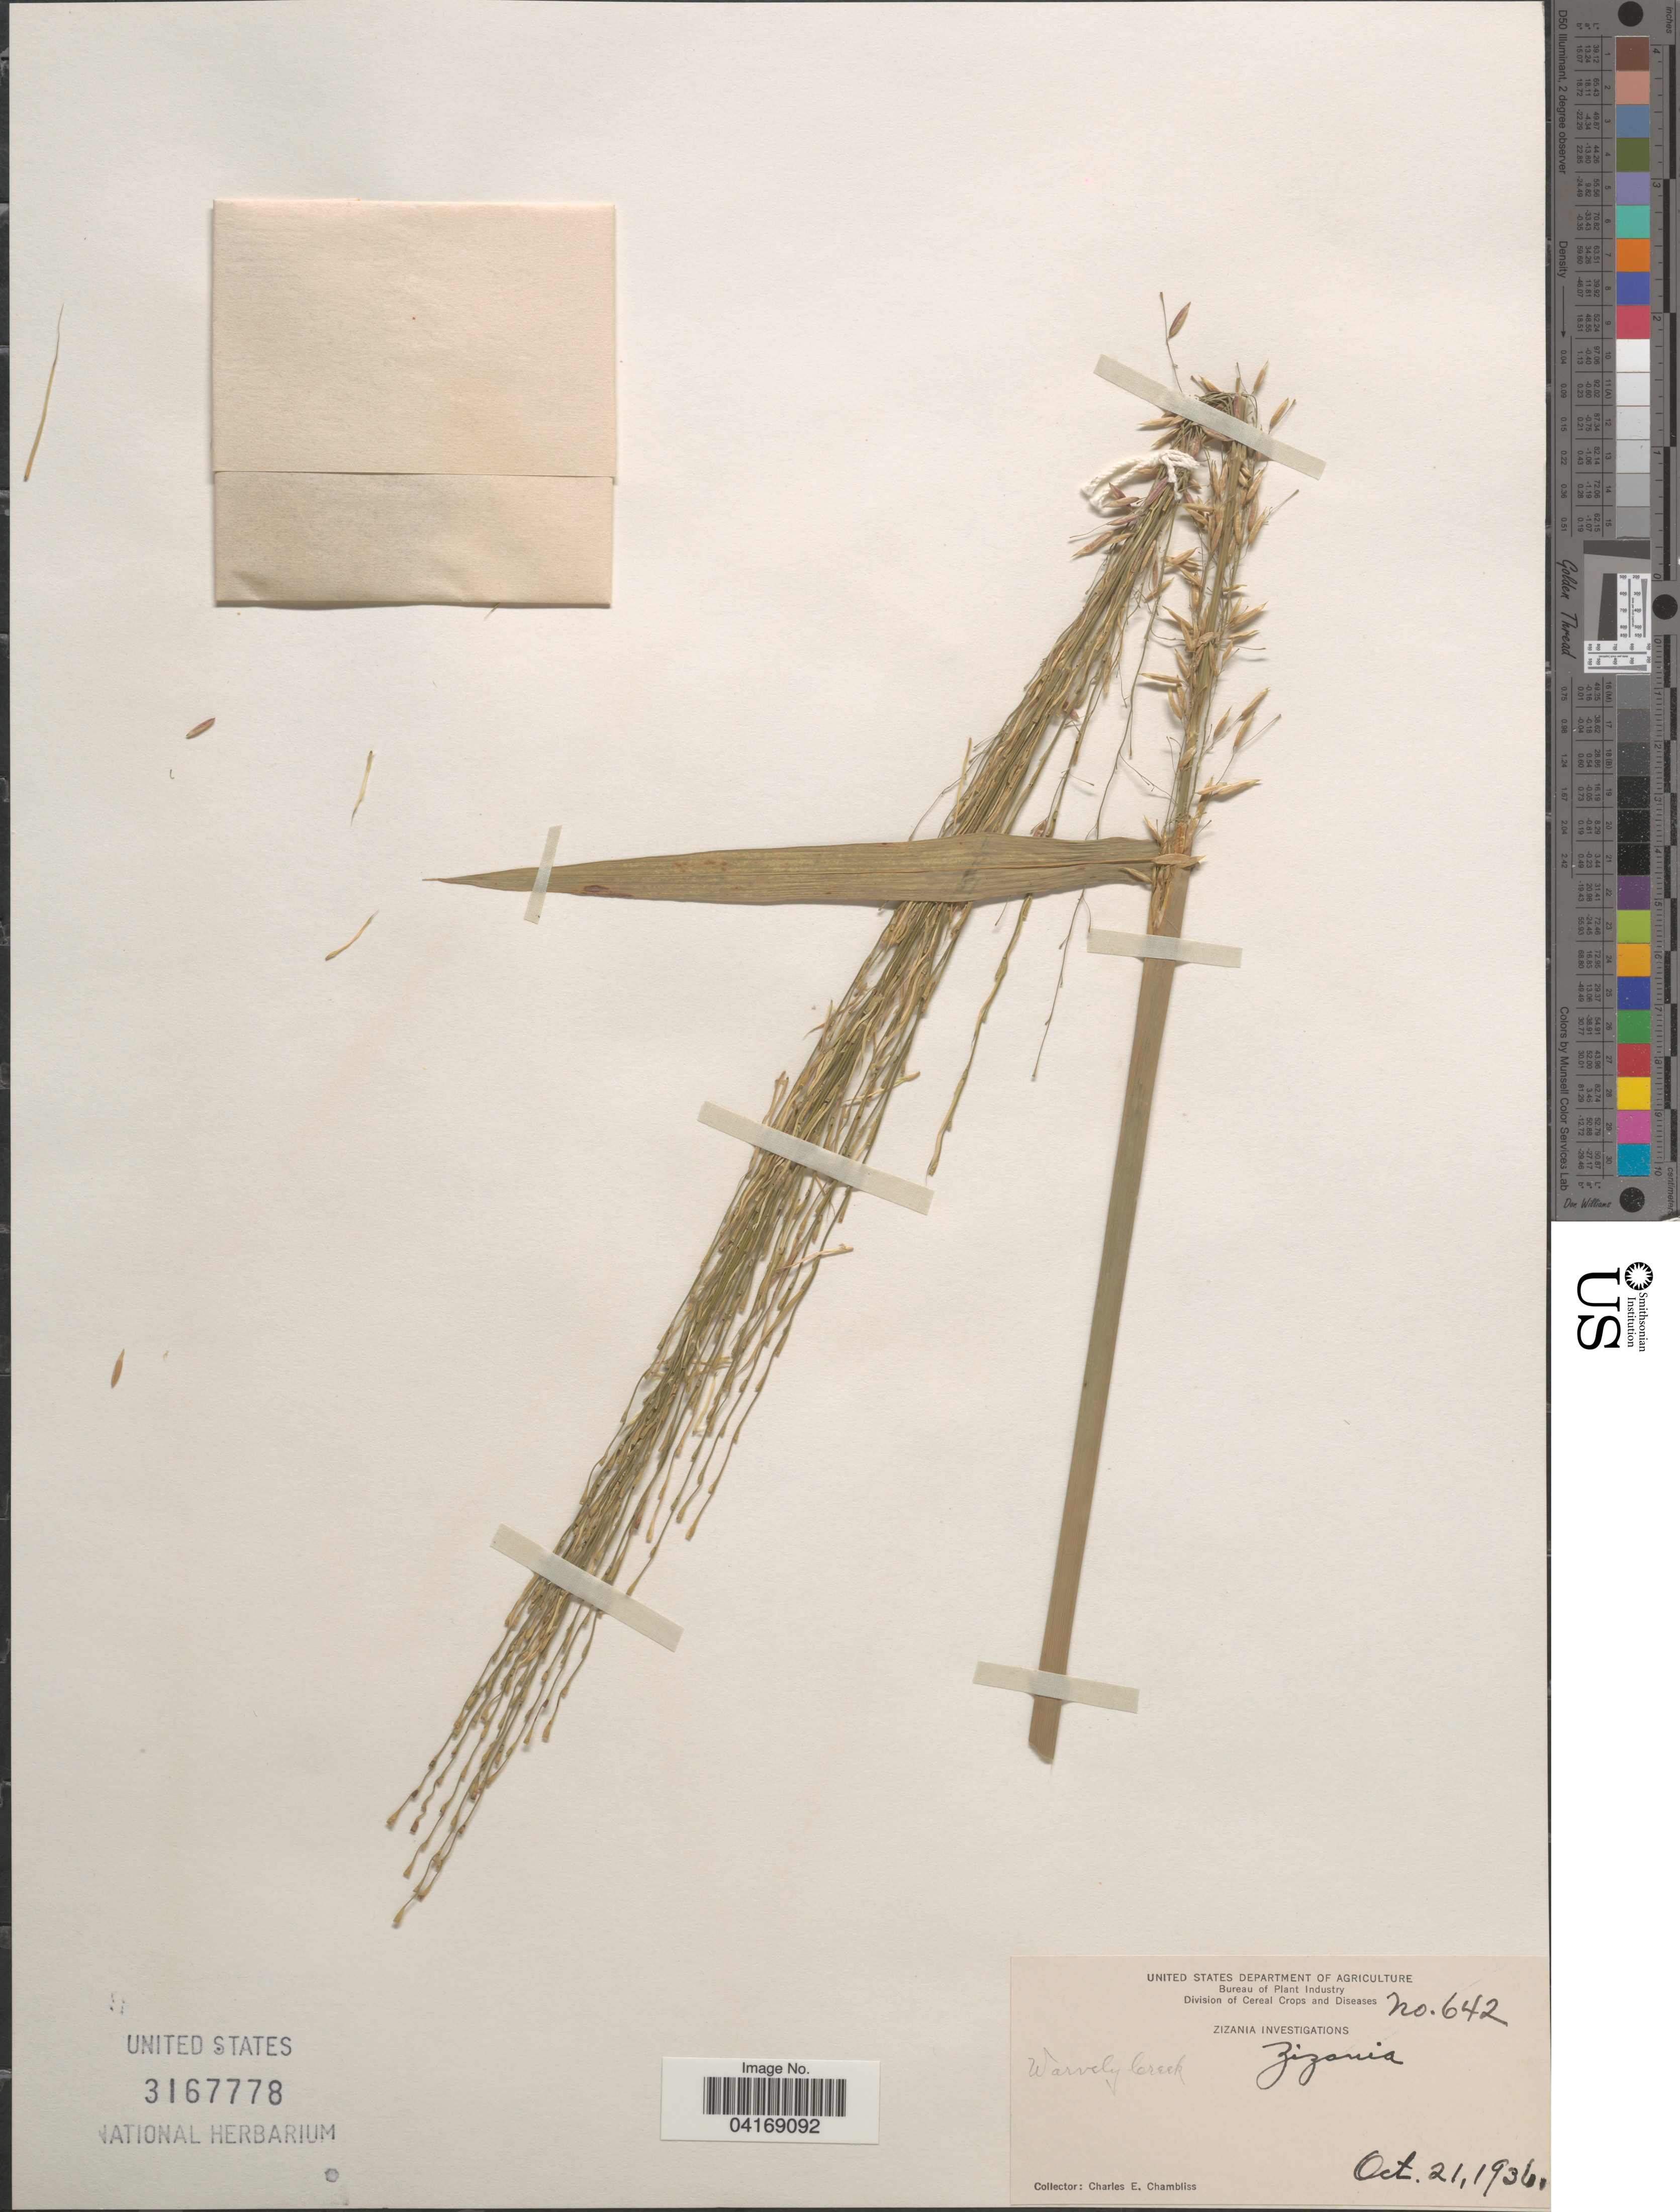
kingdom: Plantae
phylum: Tracheophyta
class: Liliopsida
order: Poales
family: Poaceae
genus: Zizania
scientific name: Zizania sp.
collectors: C. Chambliss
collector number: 642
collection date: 1936-10-21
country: United States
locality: Waverly Creek.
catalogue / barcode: US 3167778